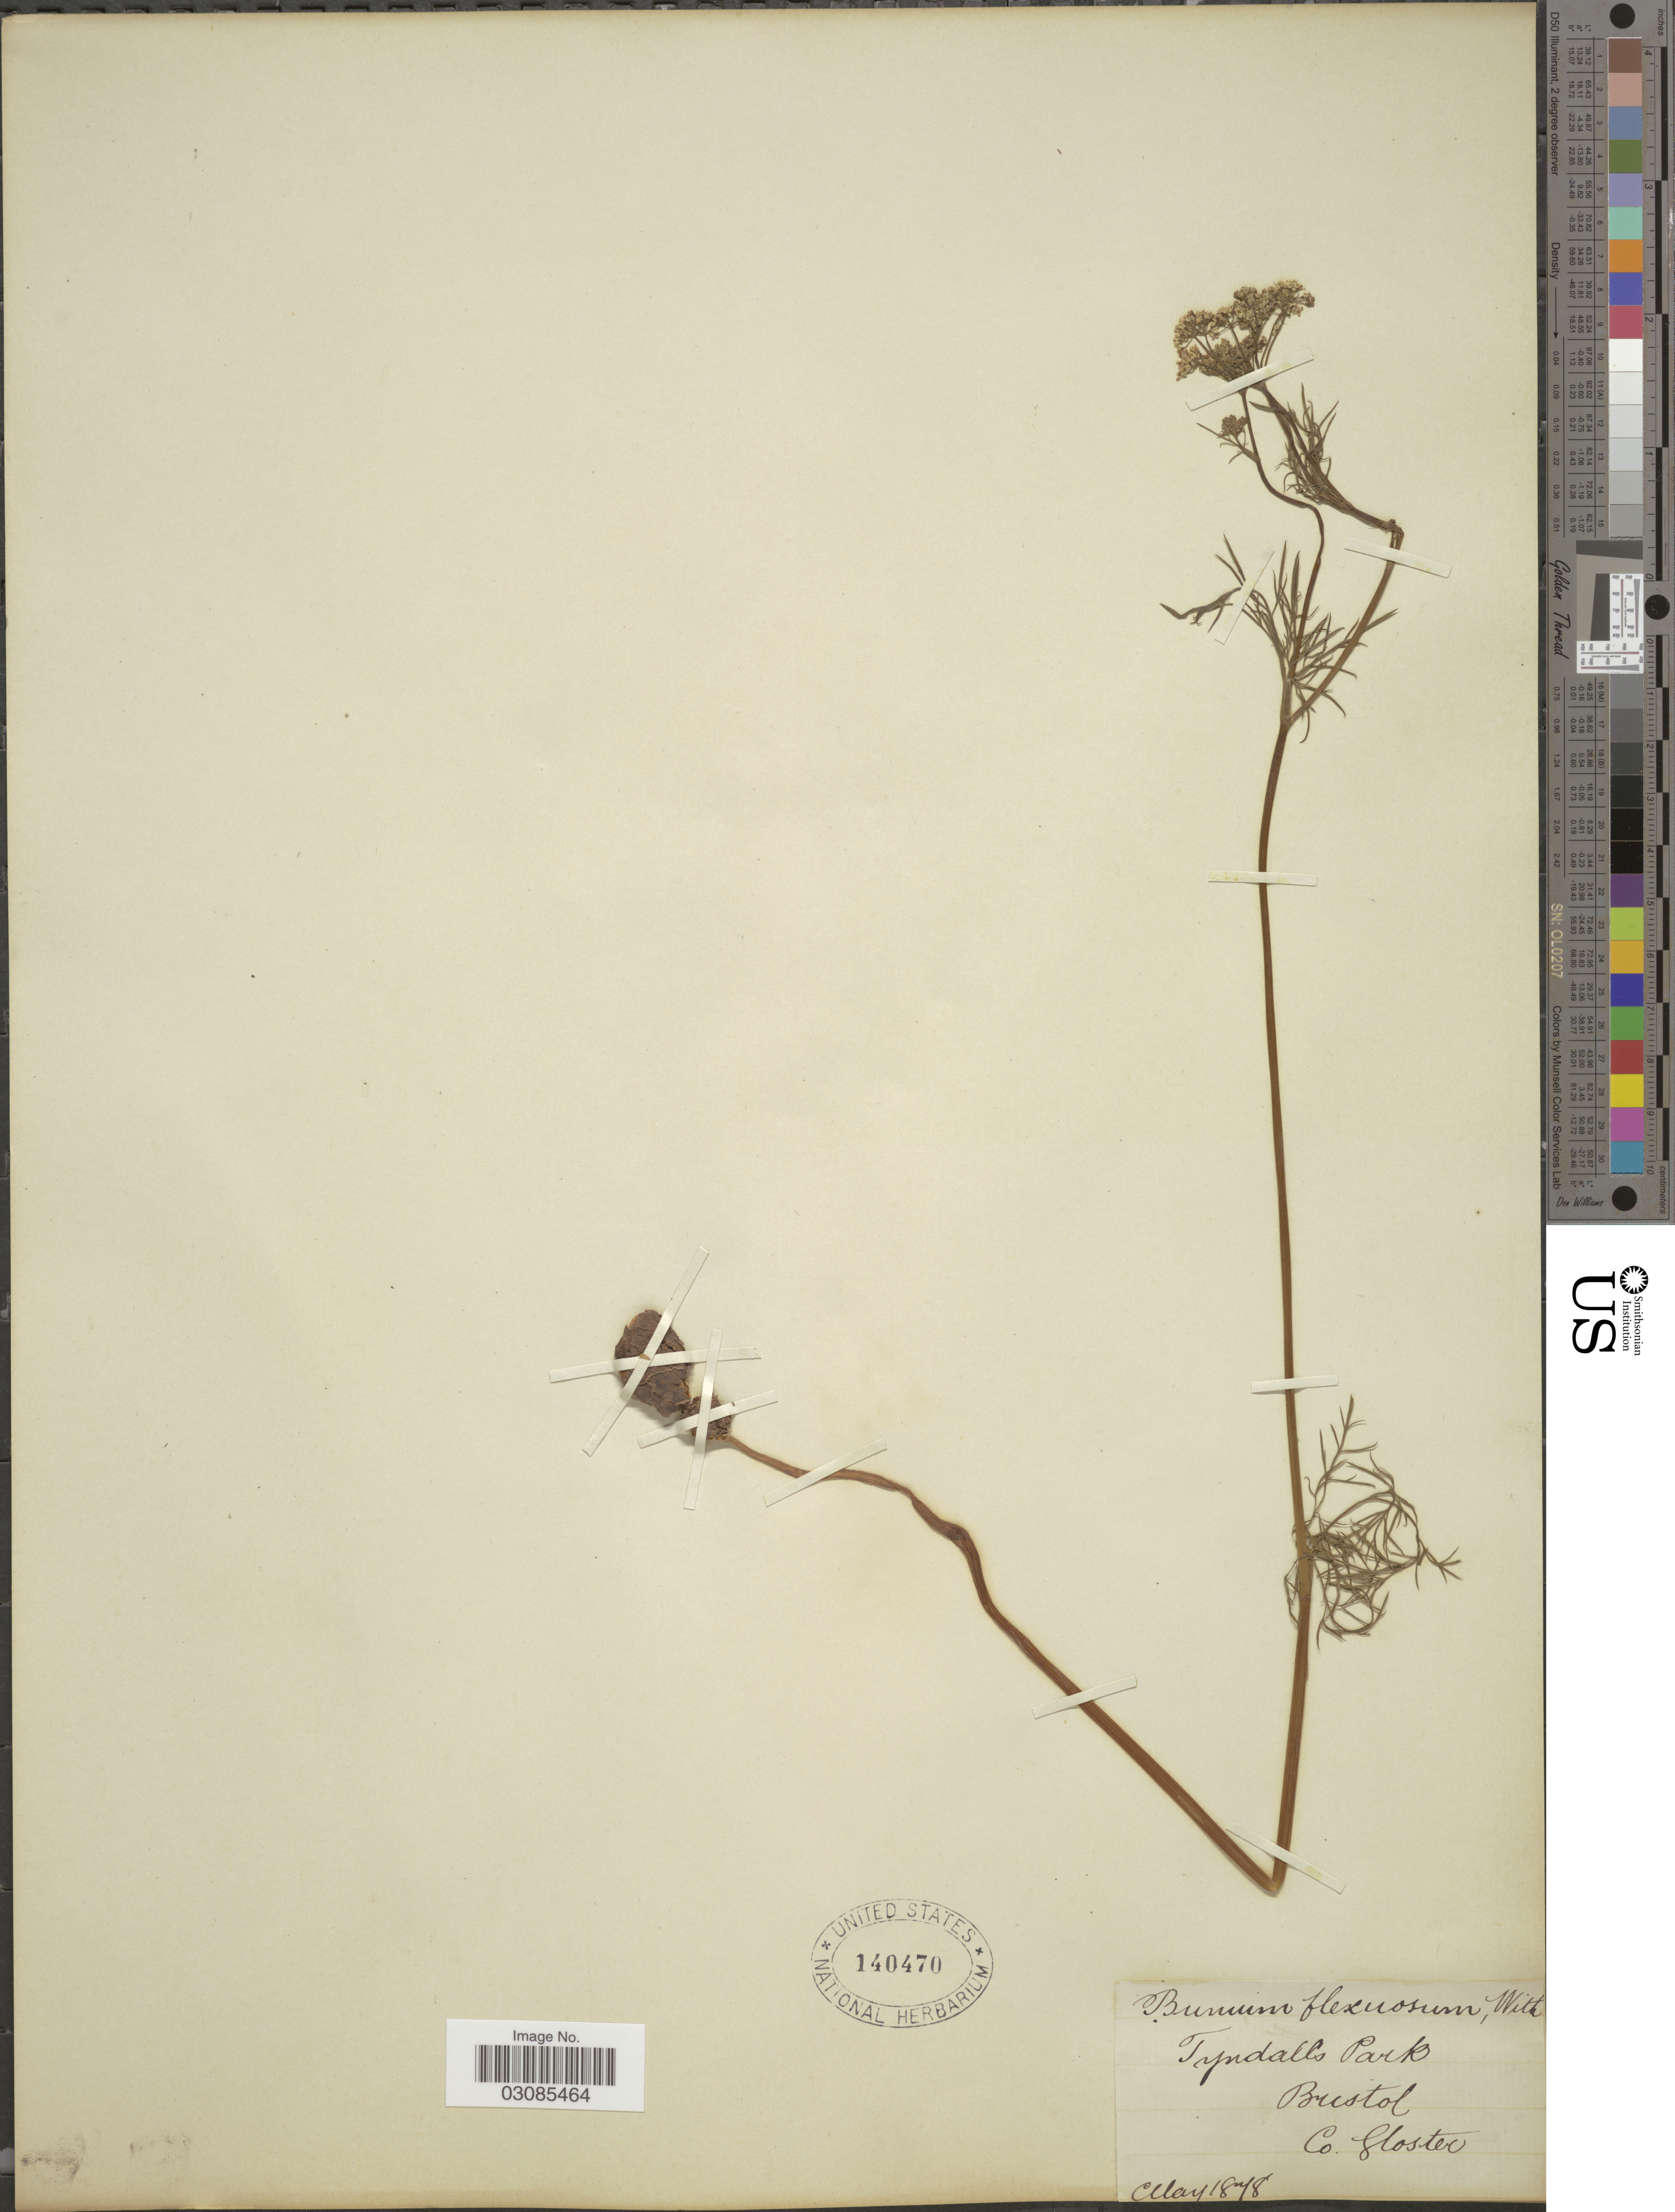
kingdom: Plantae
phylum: Tracheophyta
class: Magnoliopsida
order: Apiales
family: Apiaceae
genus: Bunium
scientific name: Bunium flexuosum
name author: With.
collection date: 1848-05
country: United Kingdom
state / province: England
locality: Tyndalls Park. Bristol. Co. Gloster.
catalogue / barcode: US 140470